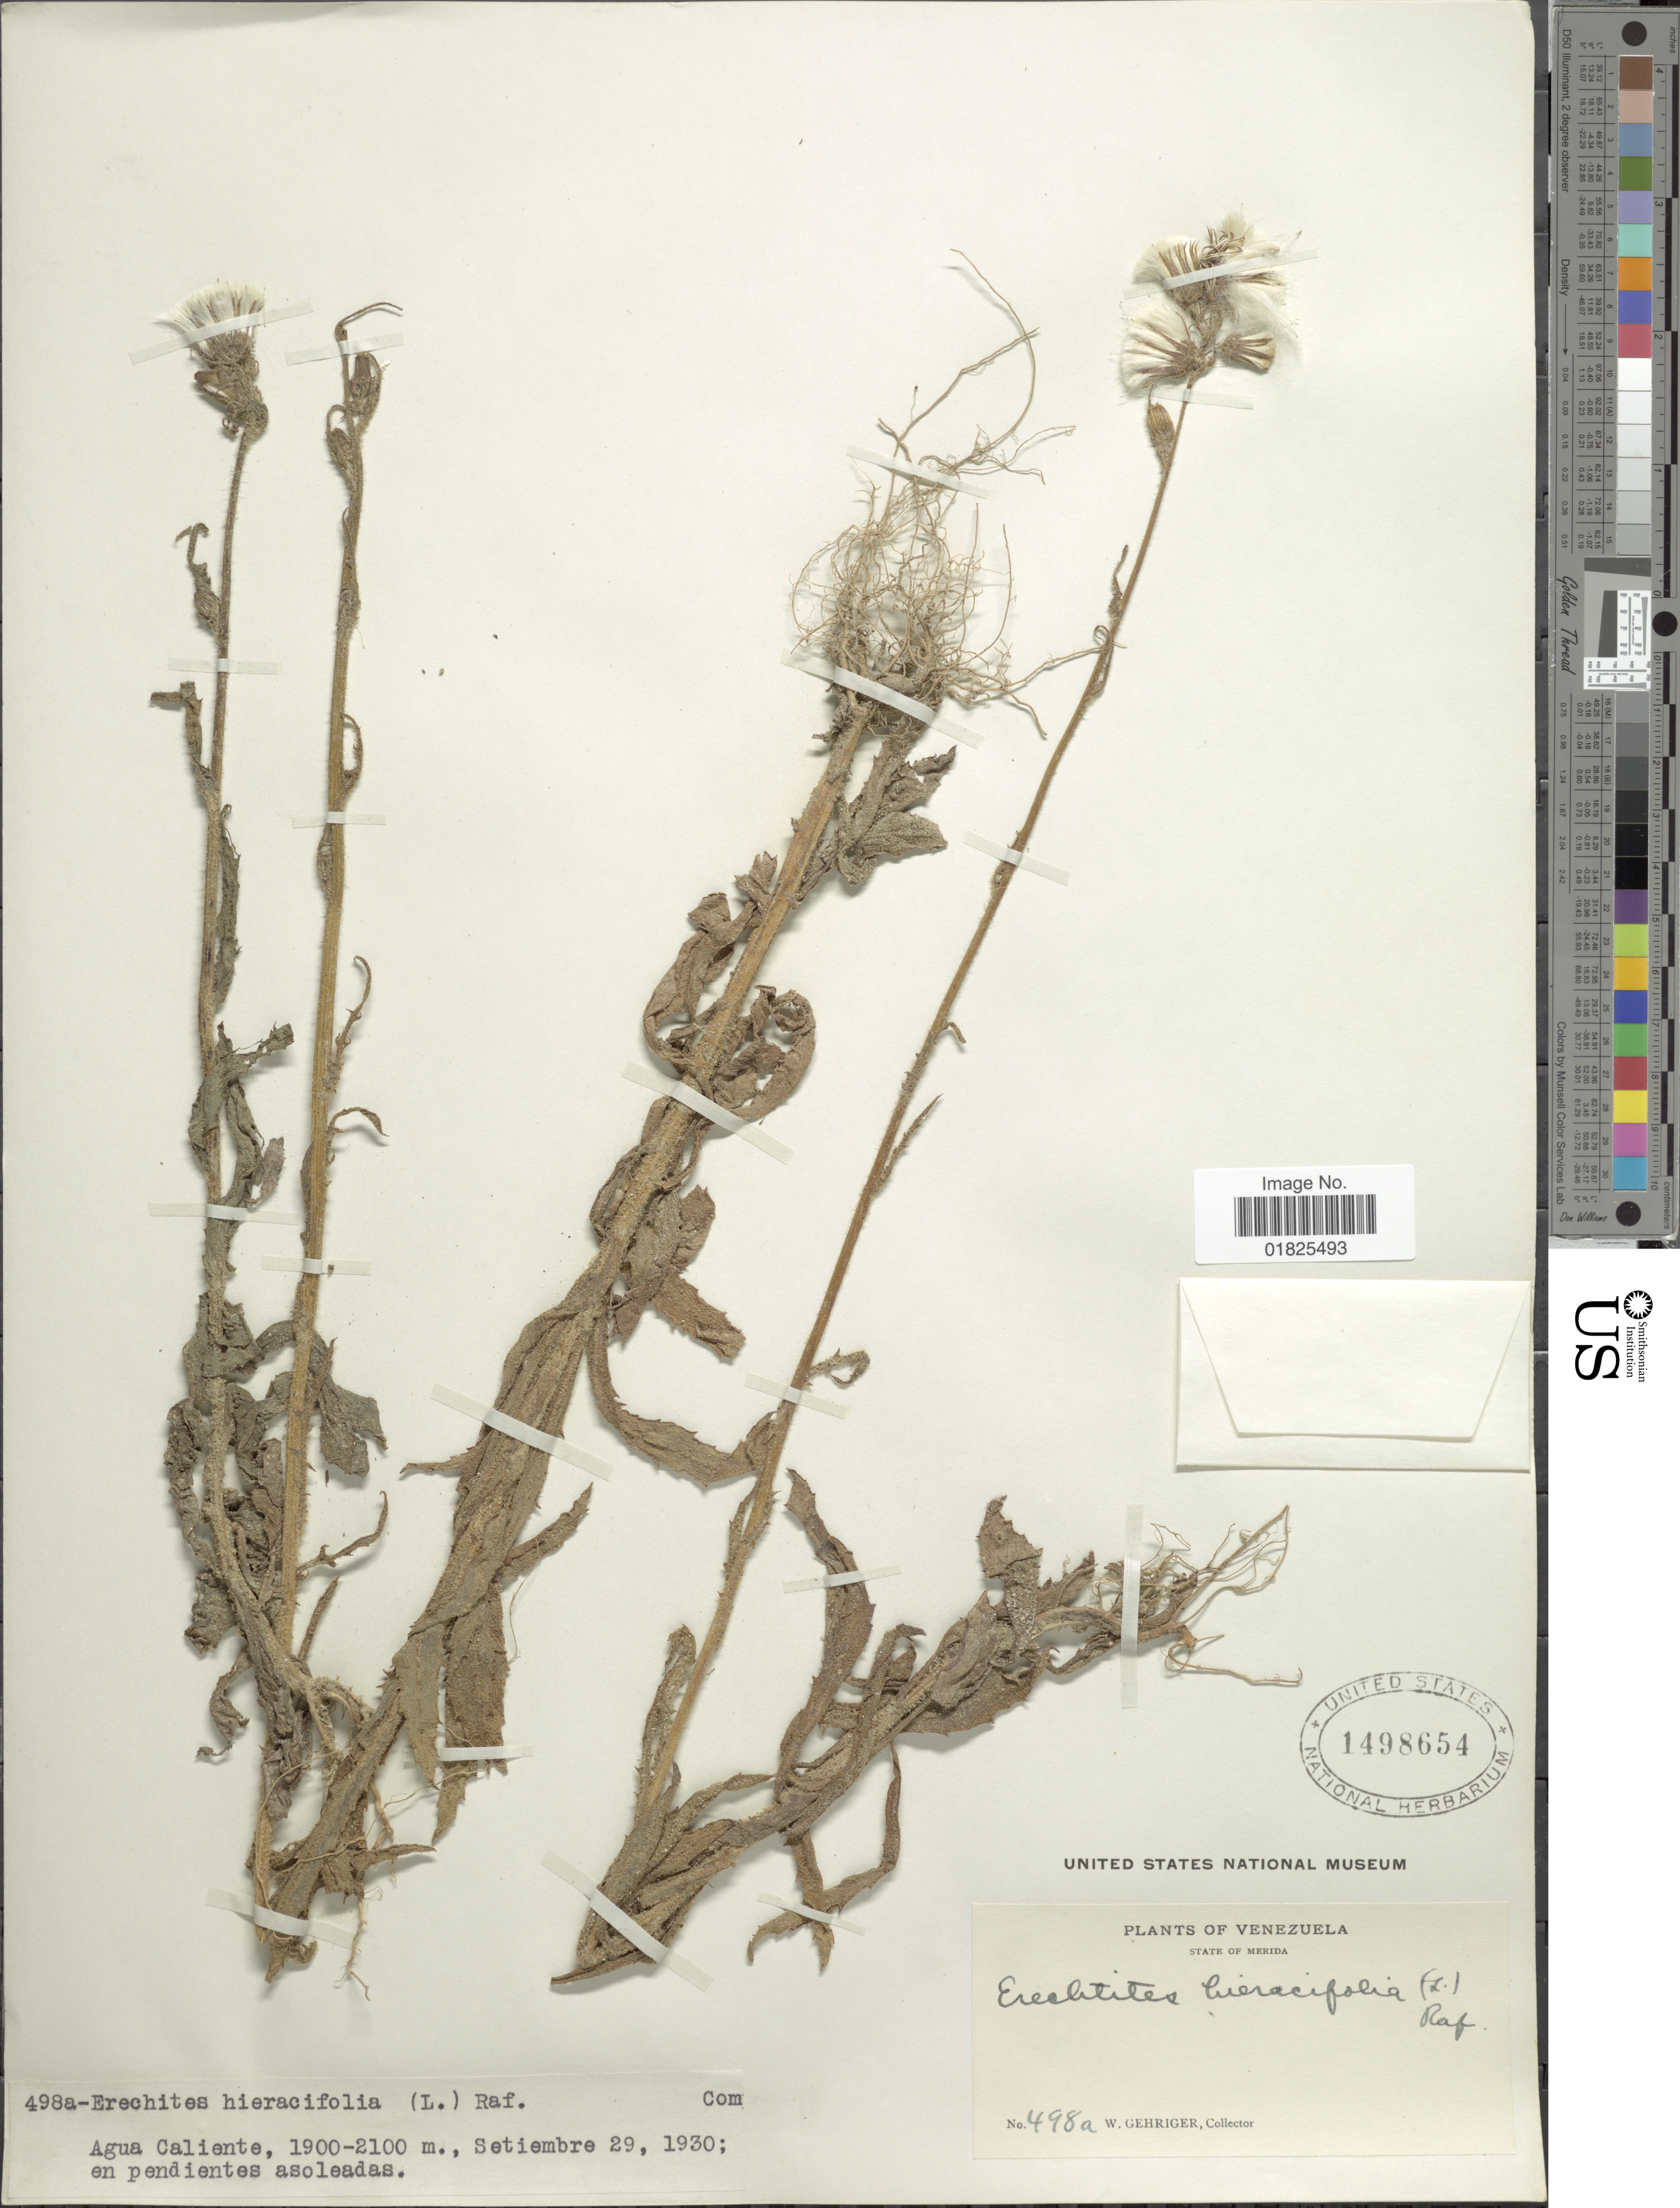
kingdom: Plantae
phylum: Tracheophyta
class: Magnoliopsida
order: Asterales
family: Asteraceae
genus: Erechtites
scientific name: Erechtites hieraciifolius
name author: (L.) Raf. ex DC.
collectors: W. Gehriger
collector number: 498a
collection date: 1930-09-29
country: Venezuela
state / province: Mérida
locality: Agua Caliente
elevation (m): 1900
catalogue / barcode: US 1498654